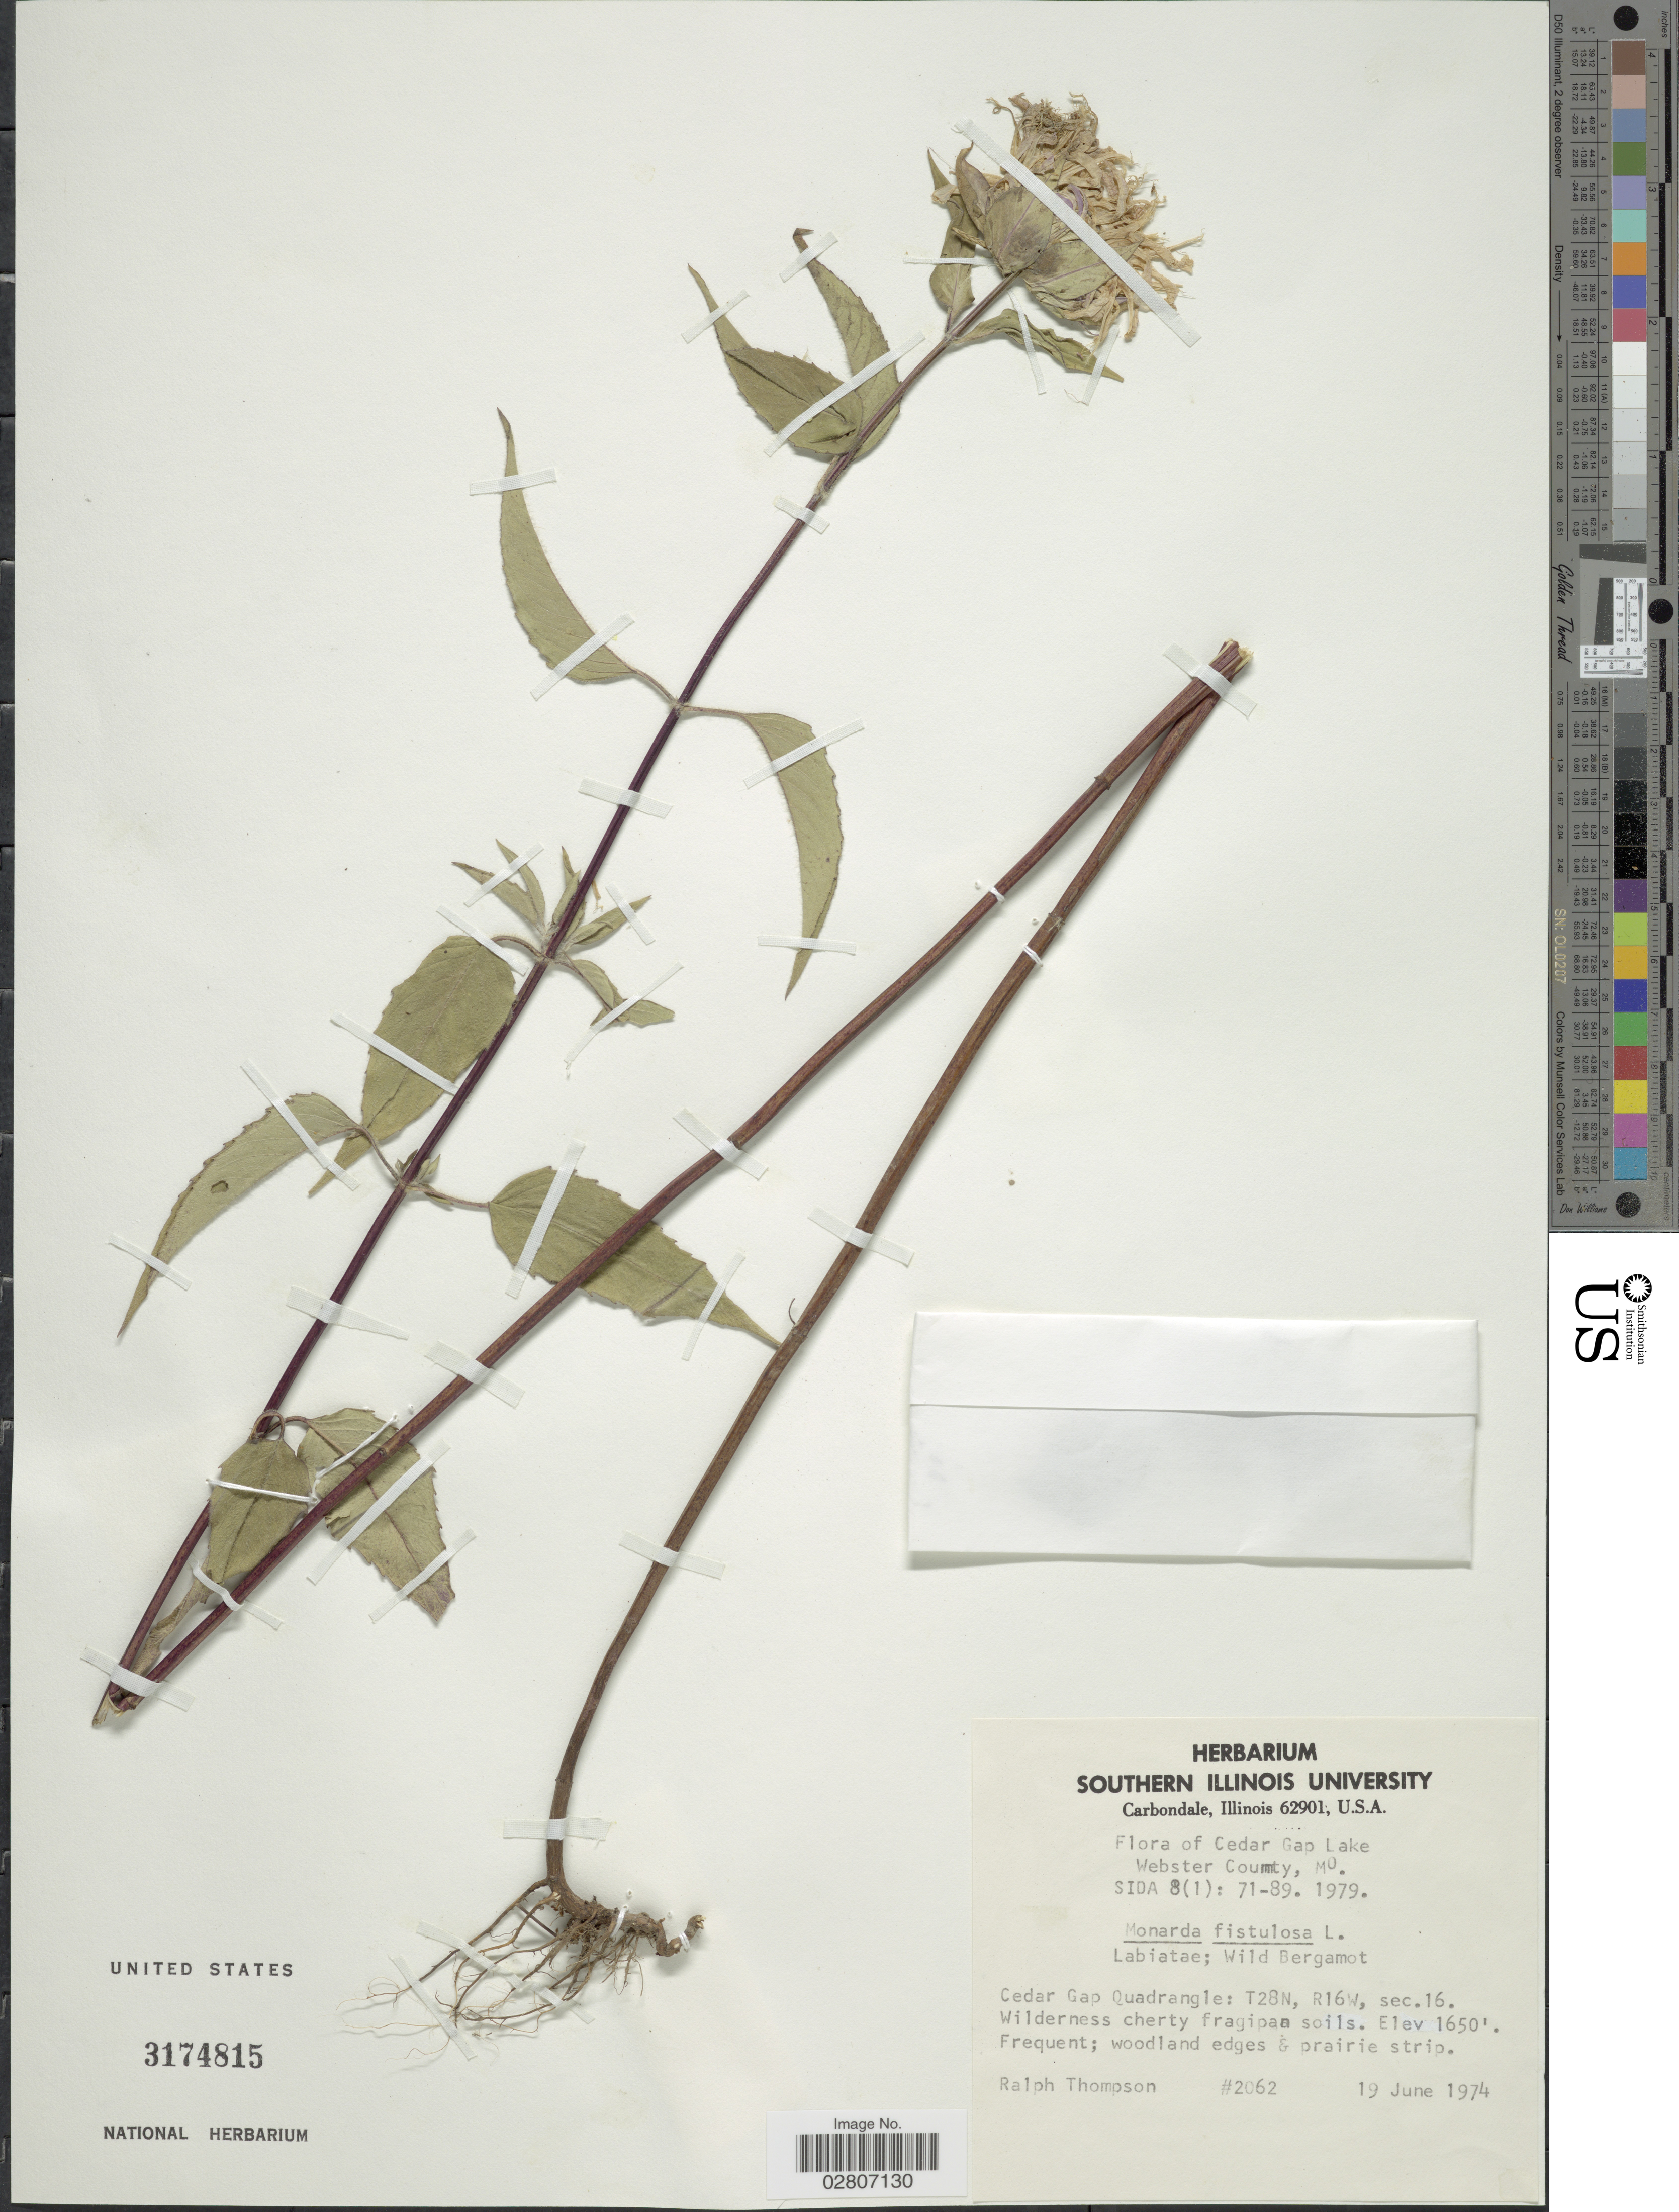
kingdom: Plantae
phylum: Tracheophyta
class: Magnoliopsida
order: Lamiales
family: Lamiaceae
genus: Monarda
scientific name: Monarda fistulosa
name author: L.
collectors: R. Thompson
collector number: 2062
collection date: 1974-06-19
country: United States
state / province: Missouri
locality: Cedar Gap Lake. Webster County. Cedar Gap Quadrangle: T28N, R16W, sec.16.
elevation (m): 503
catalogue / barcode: US 3174815